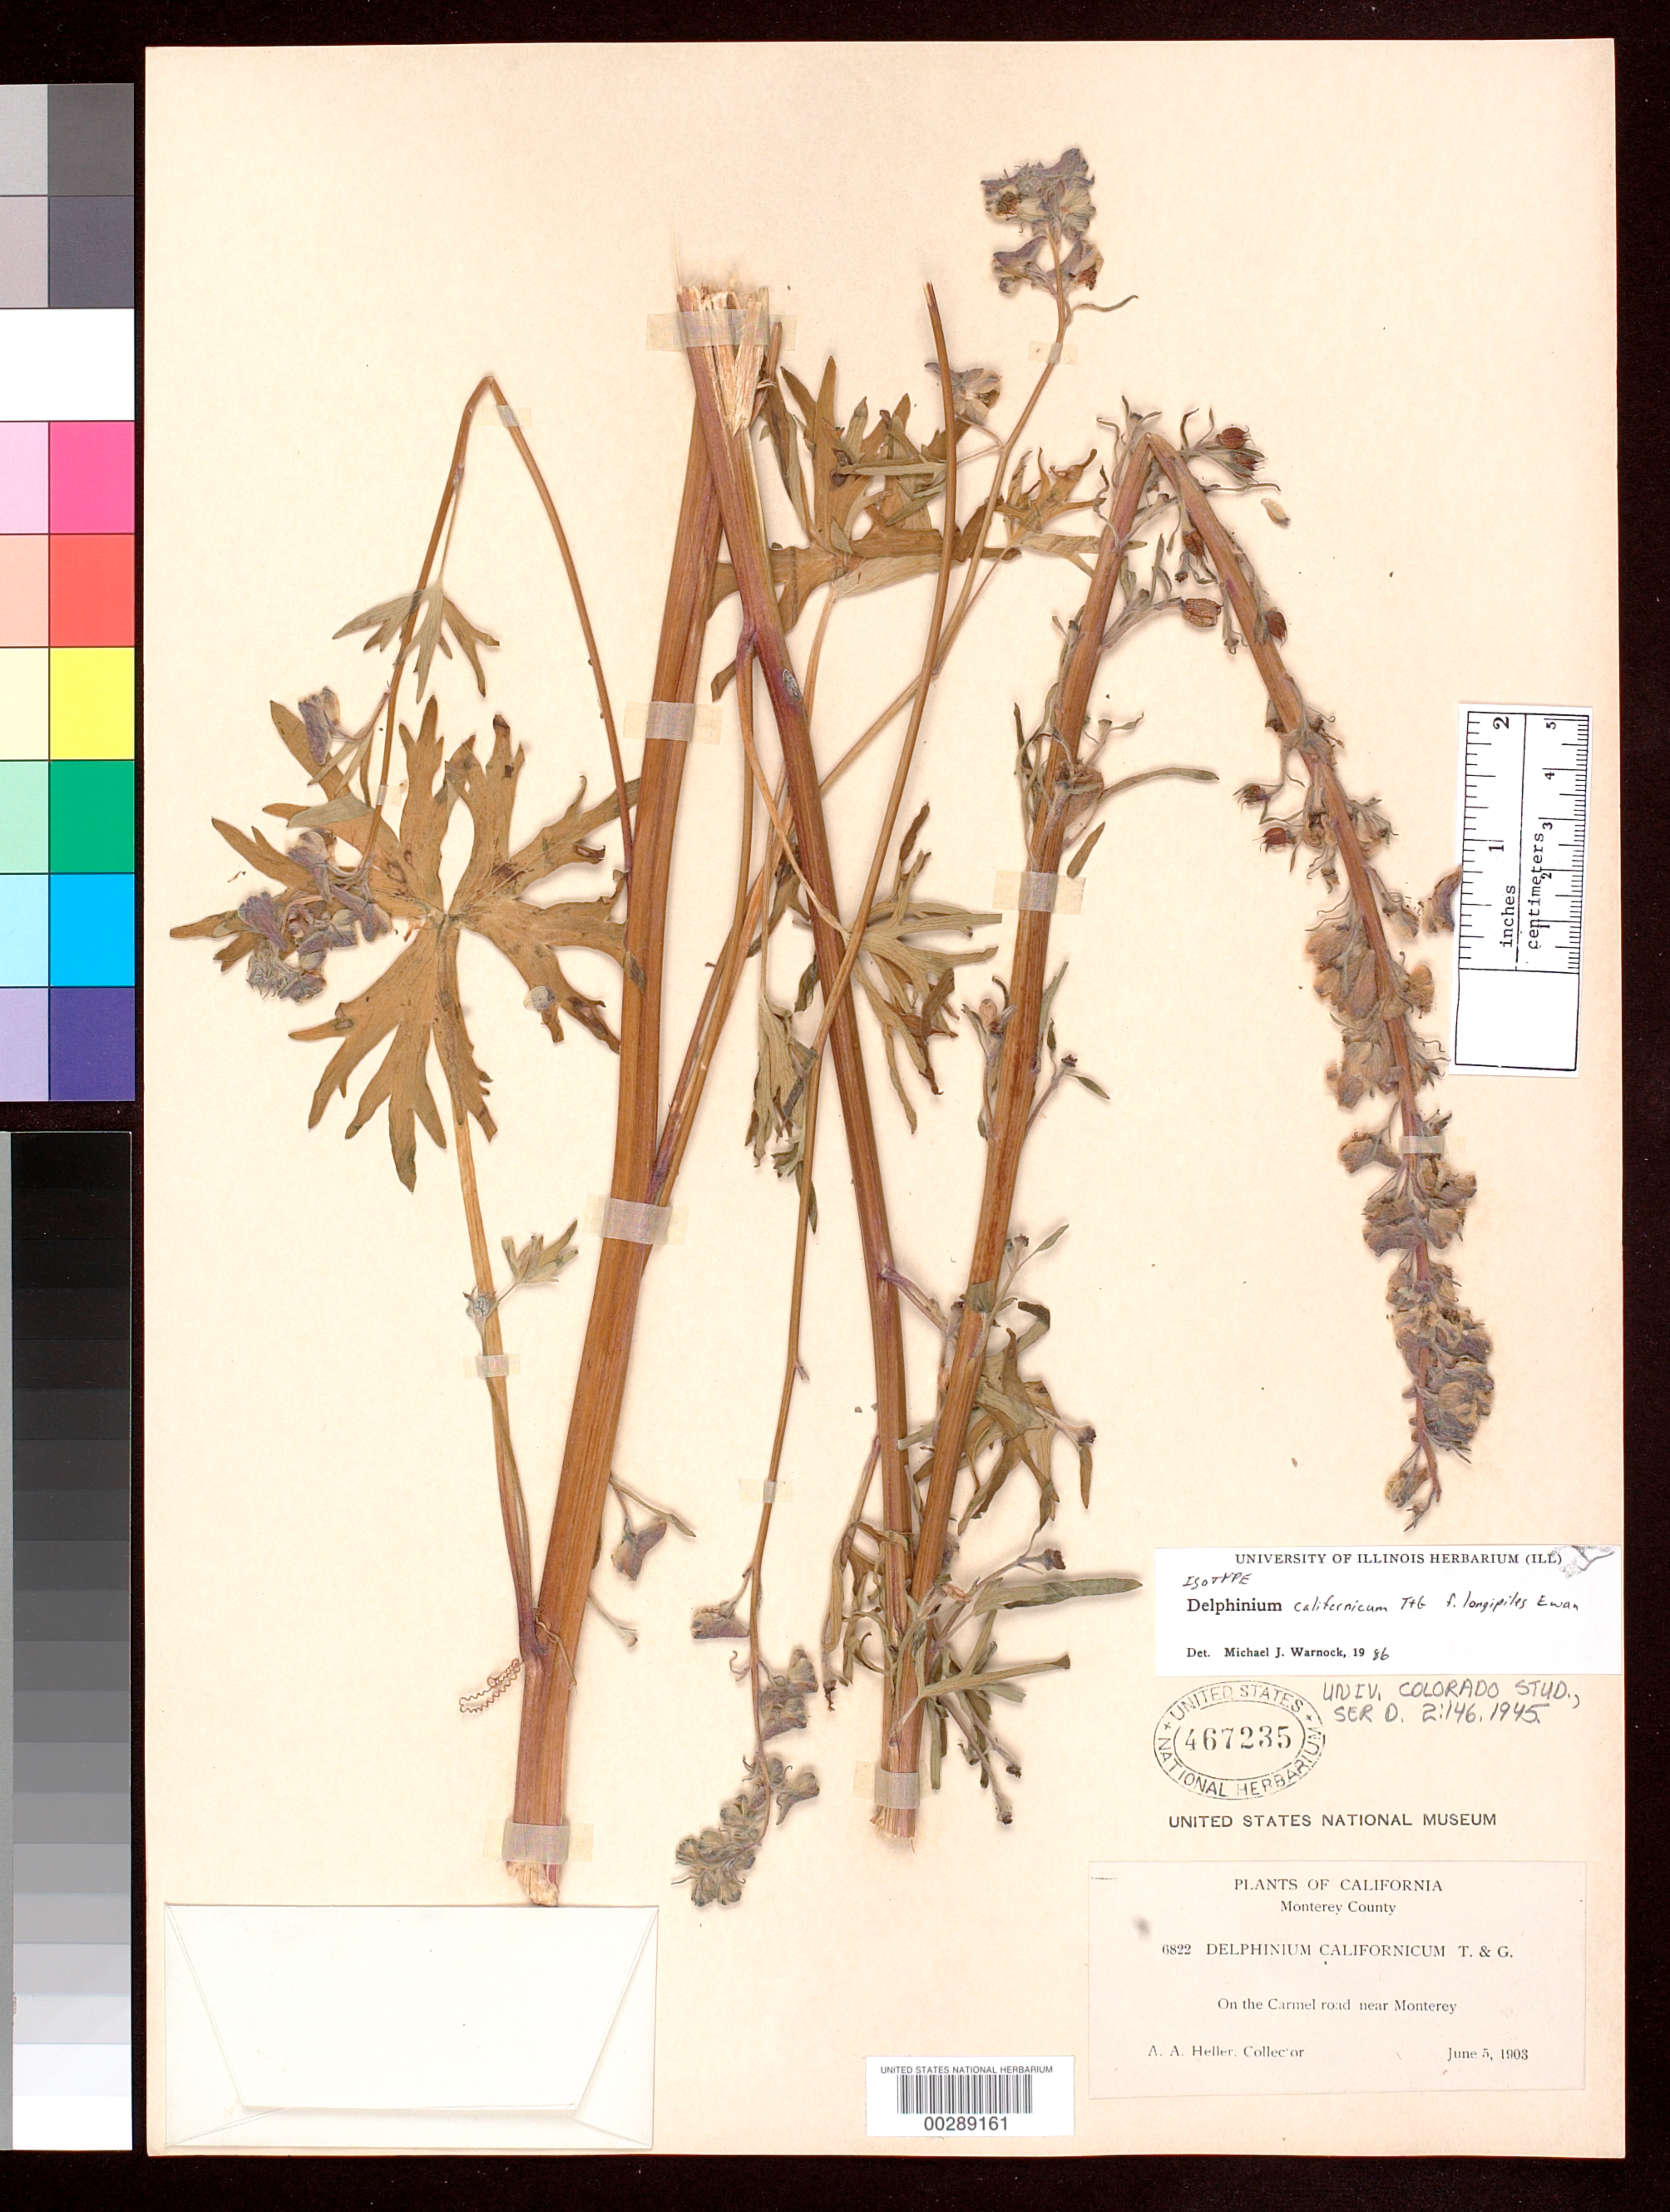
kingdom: Plantae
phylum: Tracheophyta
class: Magnoliopsida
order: Ranunculales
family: Ranunculaceae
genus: Delphinium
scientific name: Delphinium californicum f. longipilis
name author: Ewan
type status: Isotype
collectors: A. A. Heller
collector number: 6822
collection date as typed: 05 Jun 1903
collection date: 1903-06-05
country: United States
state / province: California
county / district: Monterey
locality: Carmel Road near Monterey.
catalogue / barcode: US 467235